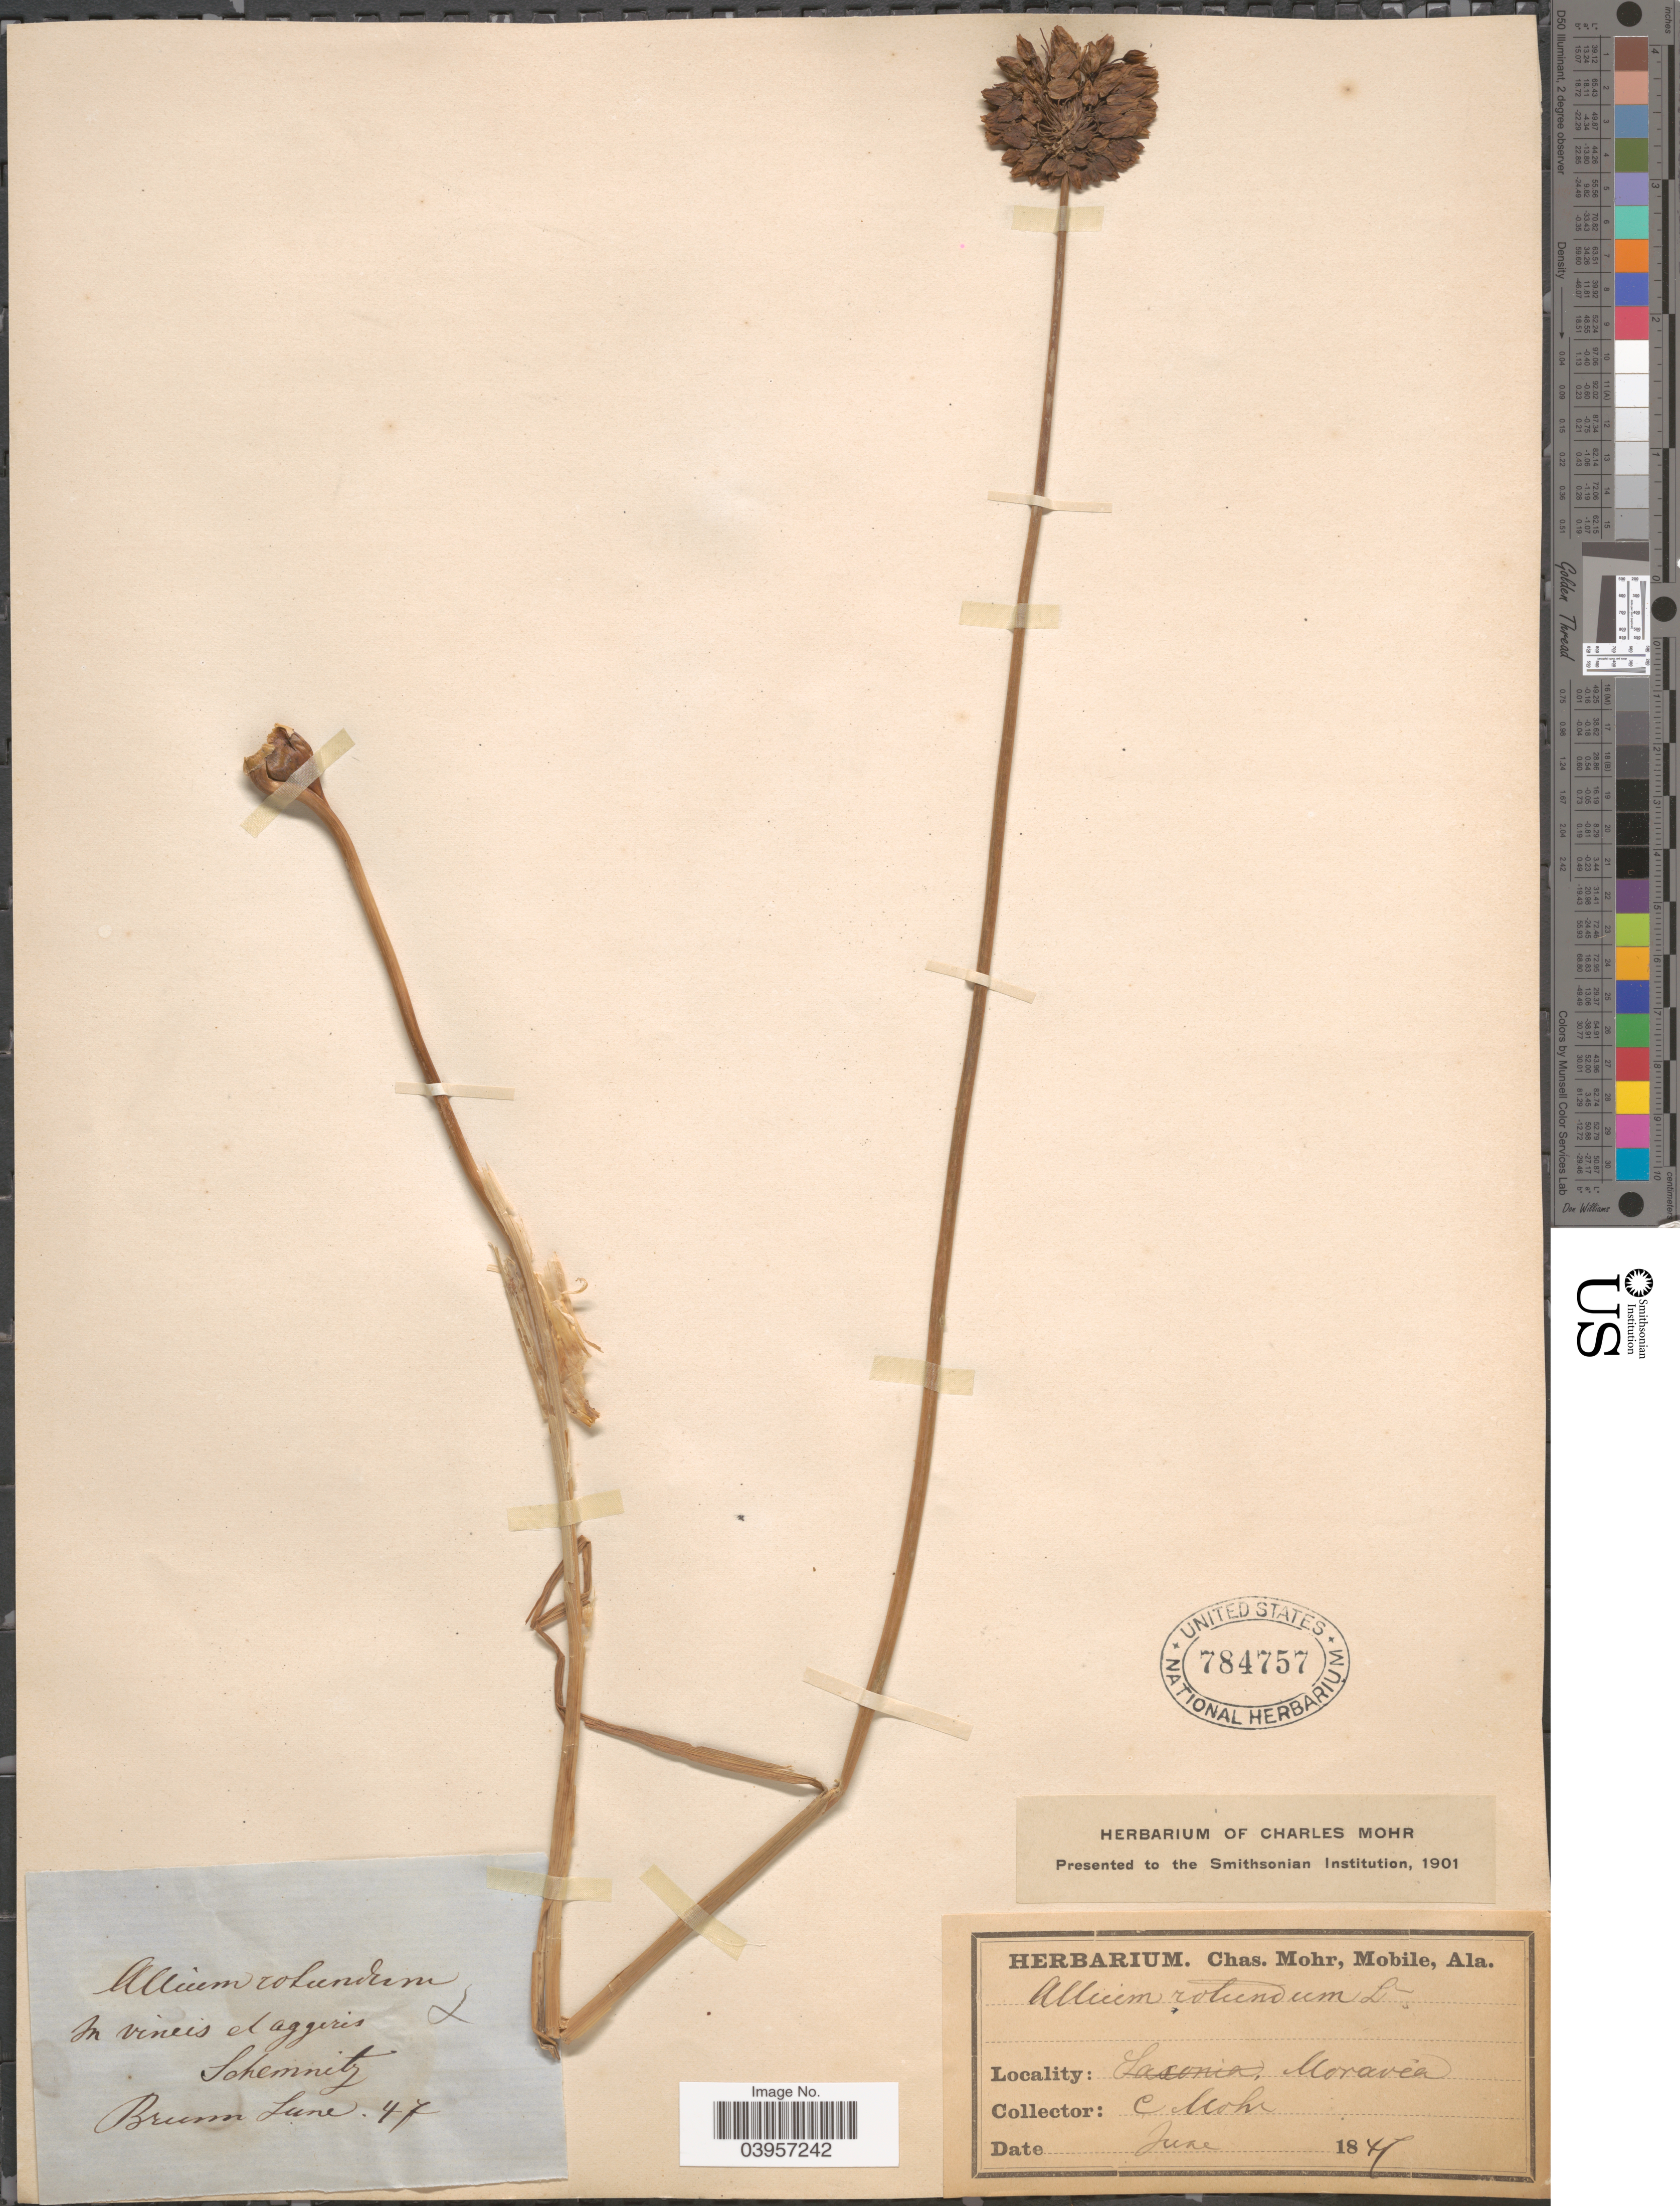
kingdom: Plantae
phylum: Tracheophyta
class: Liliopsida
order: Asparagales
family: Amaryllidaceae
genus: Allium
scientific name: Allium rotundum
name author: L.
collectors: Mohr, C. T. (herbarium)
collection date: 1847-06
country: Czechia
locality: Moravia. In vineis el aggiris. Schemnitz.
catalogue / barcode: US 784757